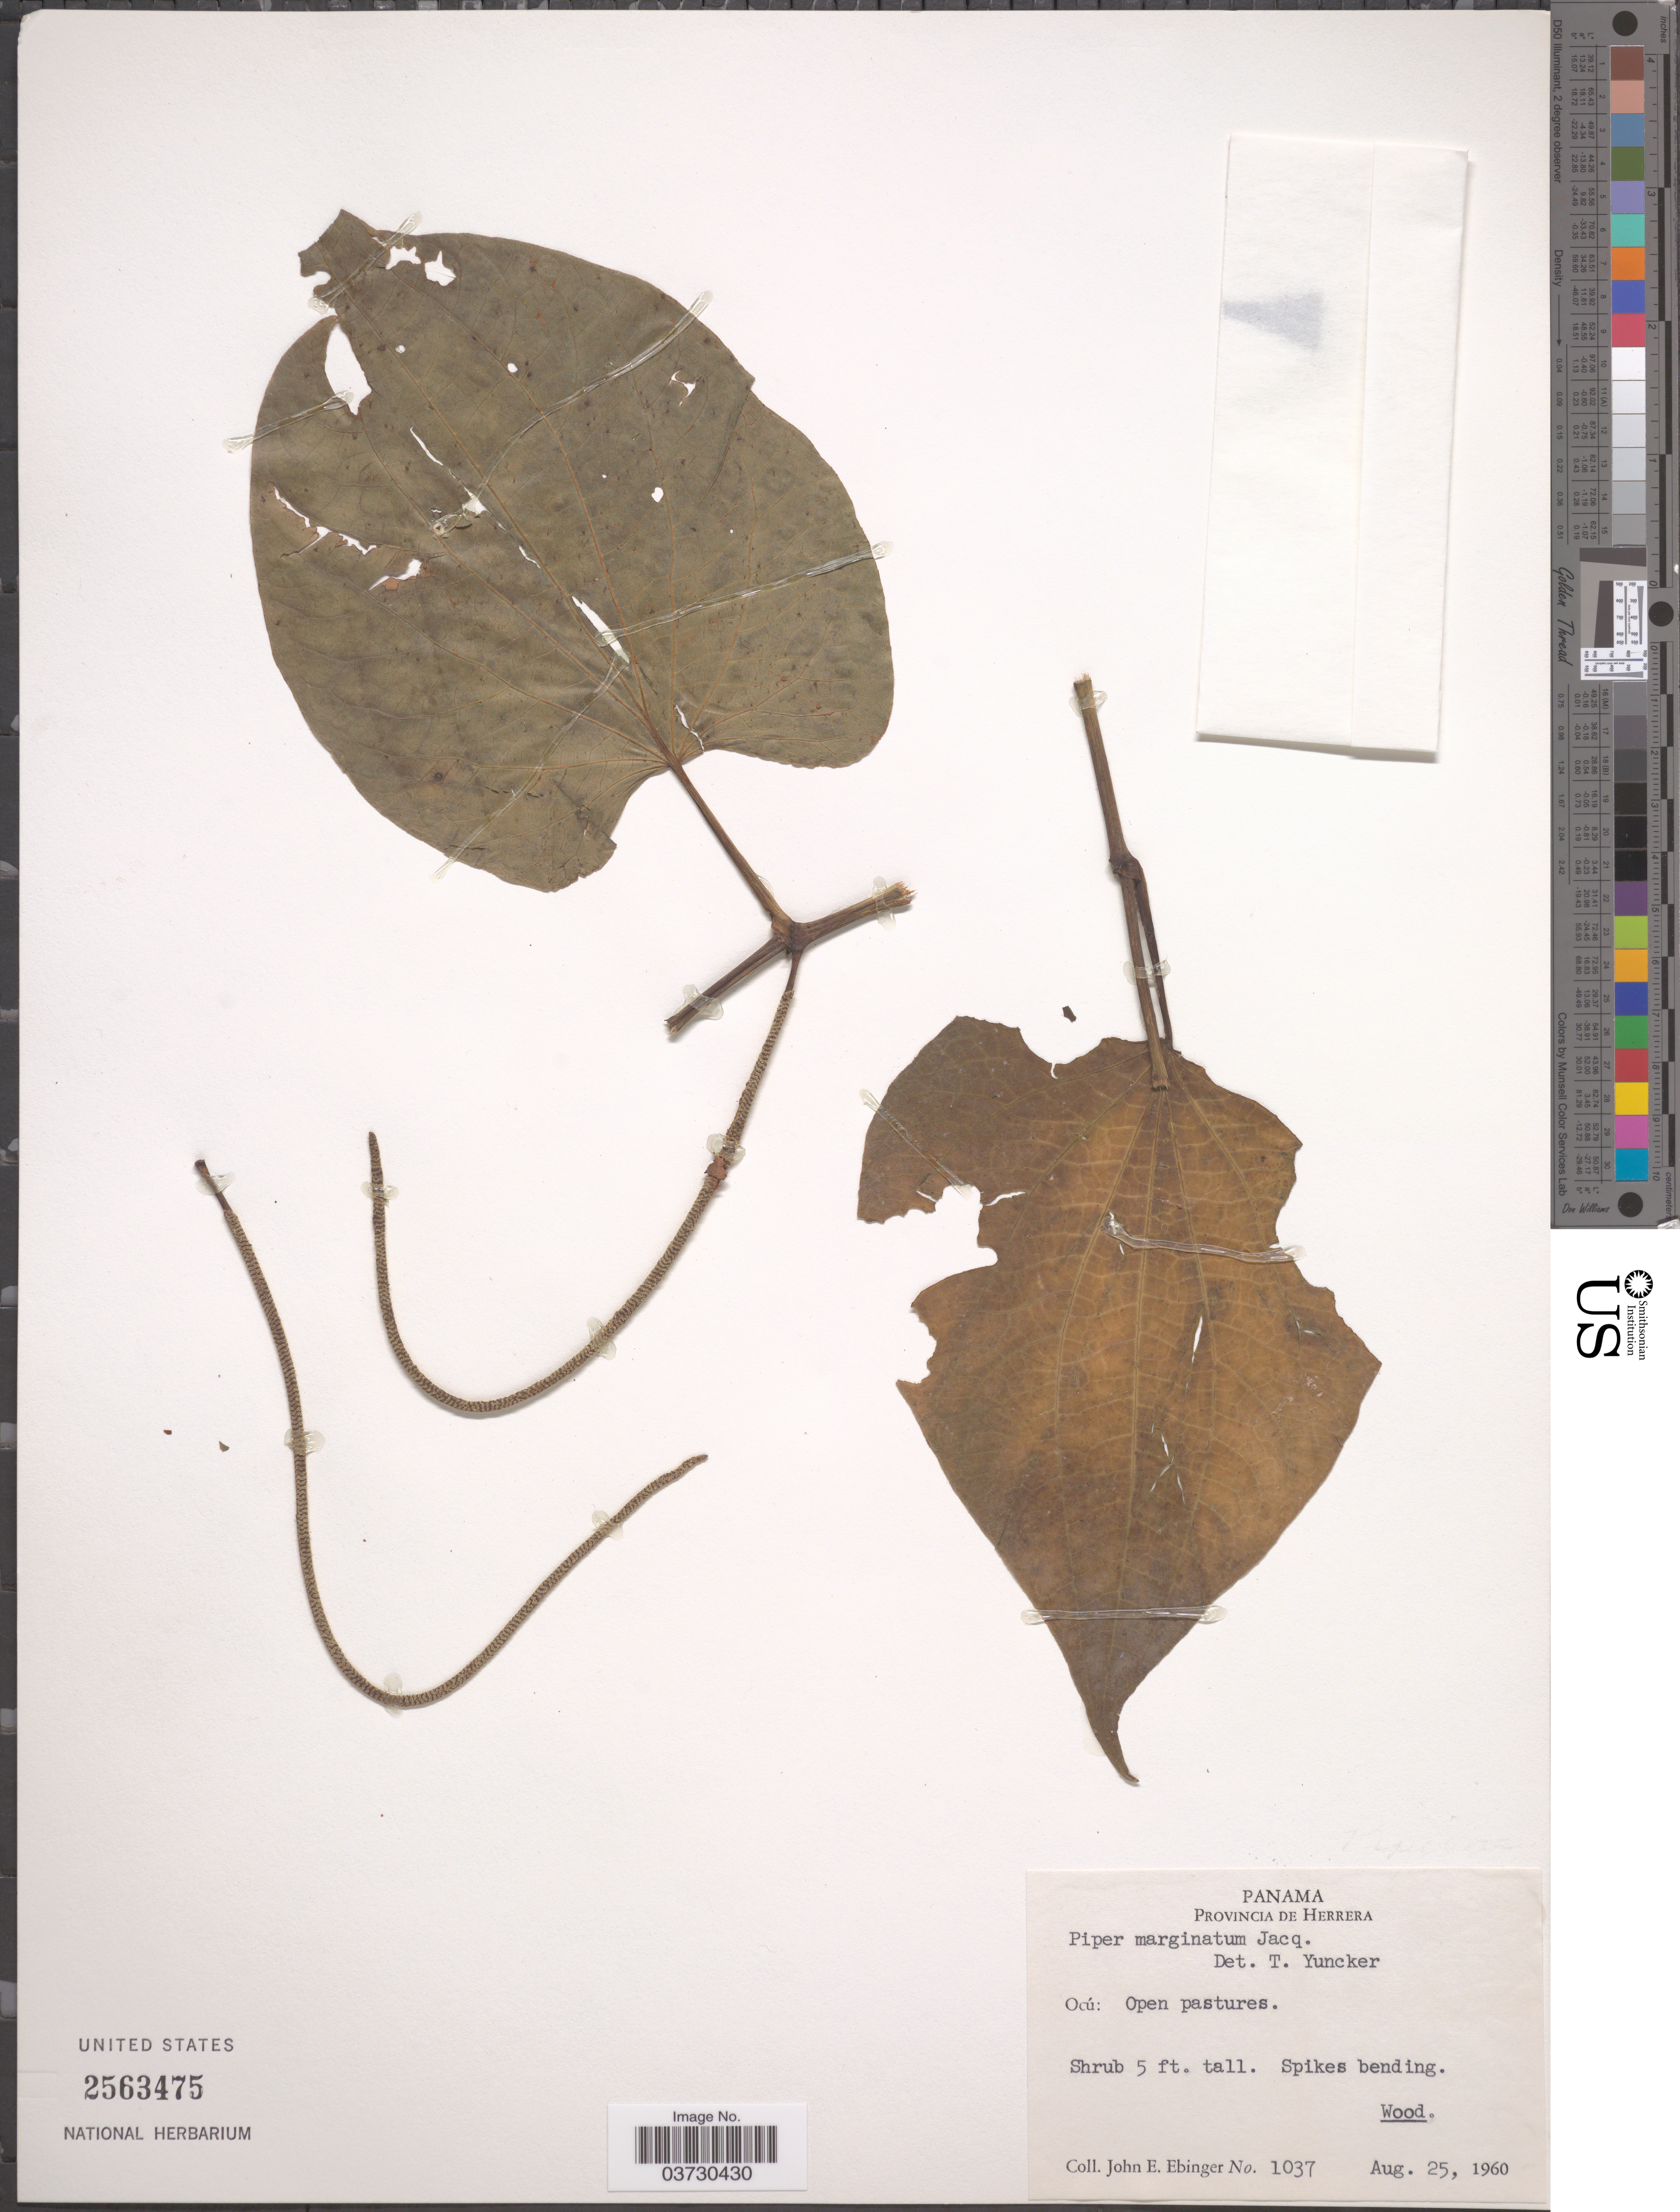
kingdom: Plantae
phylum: Tracheophyta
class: Magnoliopsida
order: Piperales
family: Piperaceae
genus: Piper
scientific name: Piper marginatum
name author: Jacq.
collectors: J. Ebinger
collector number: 1037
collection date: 1960-08-25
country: Panama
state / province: Herrera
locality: Ocú.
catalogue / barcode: US 2563475